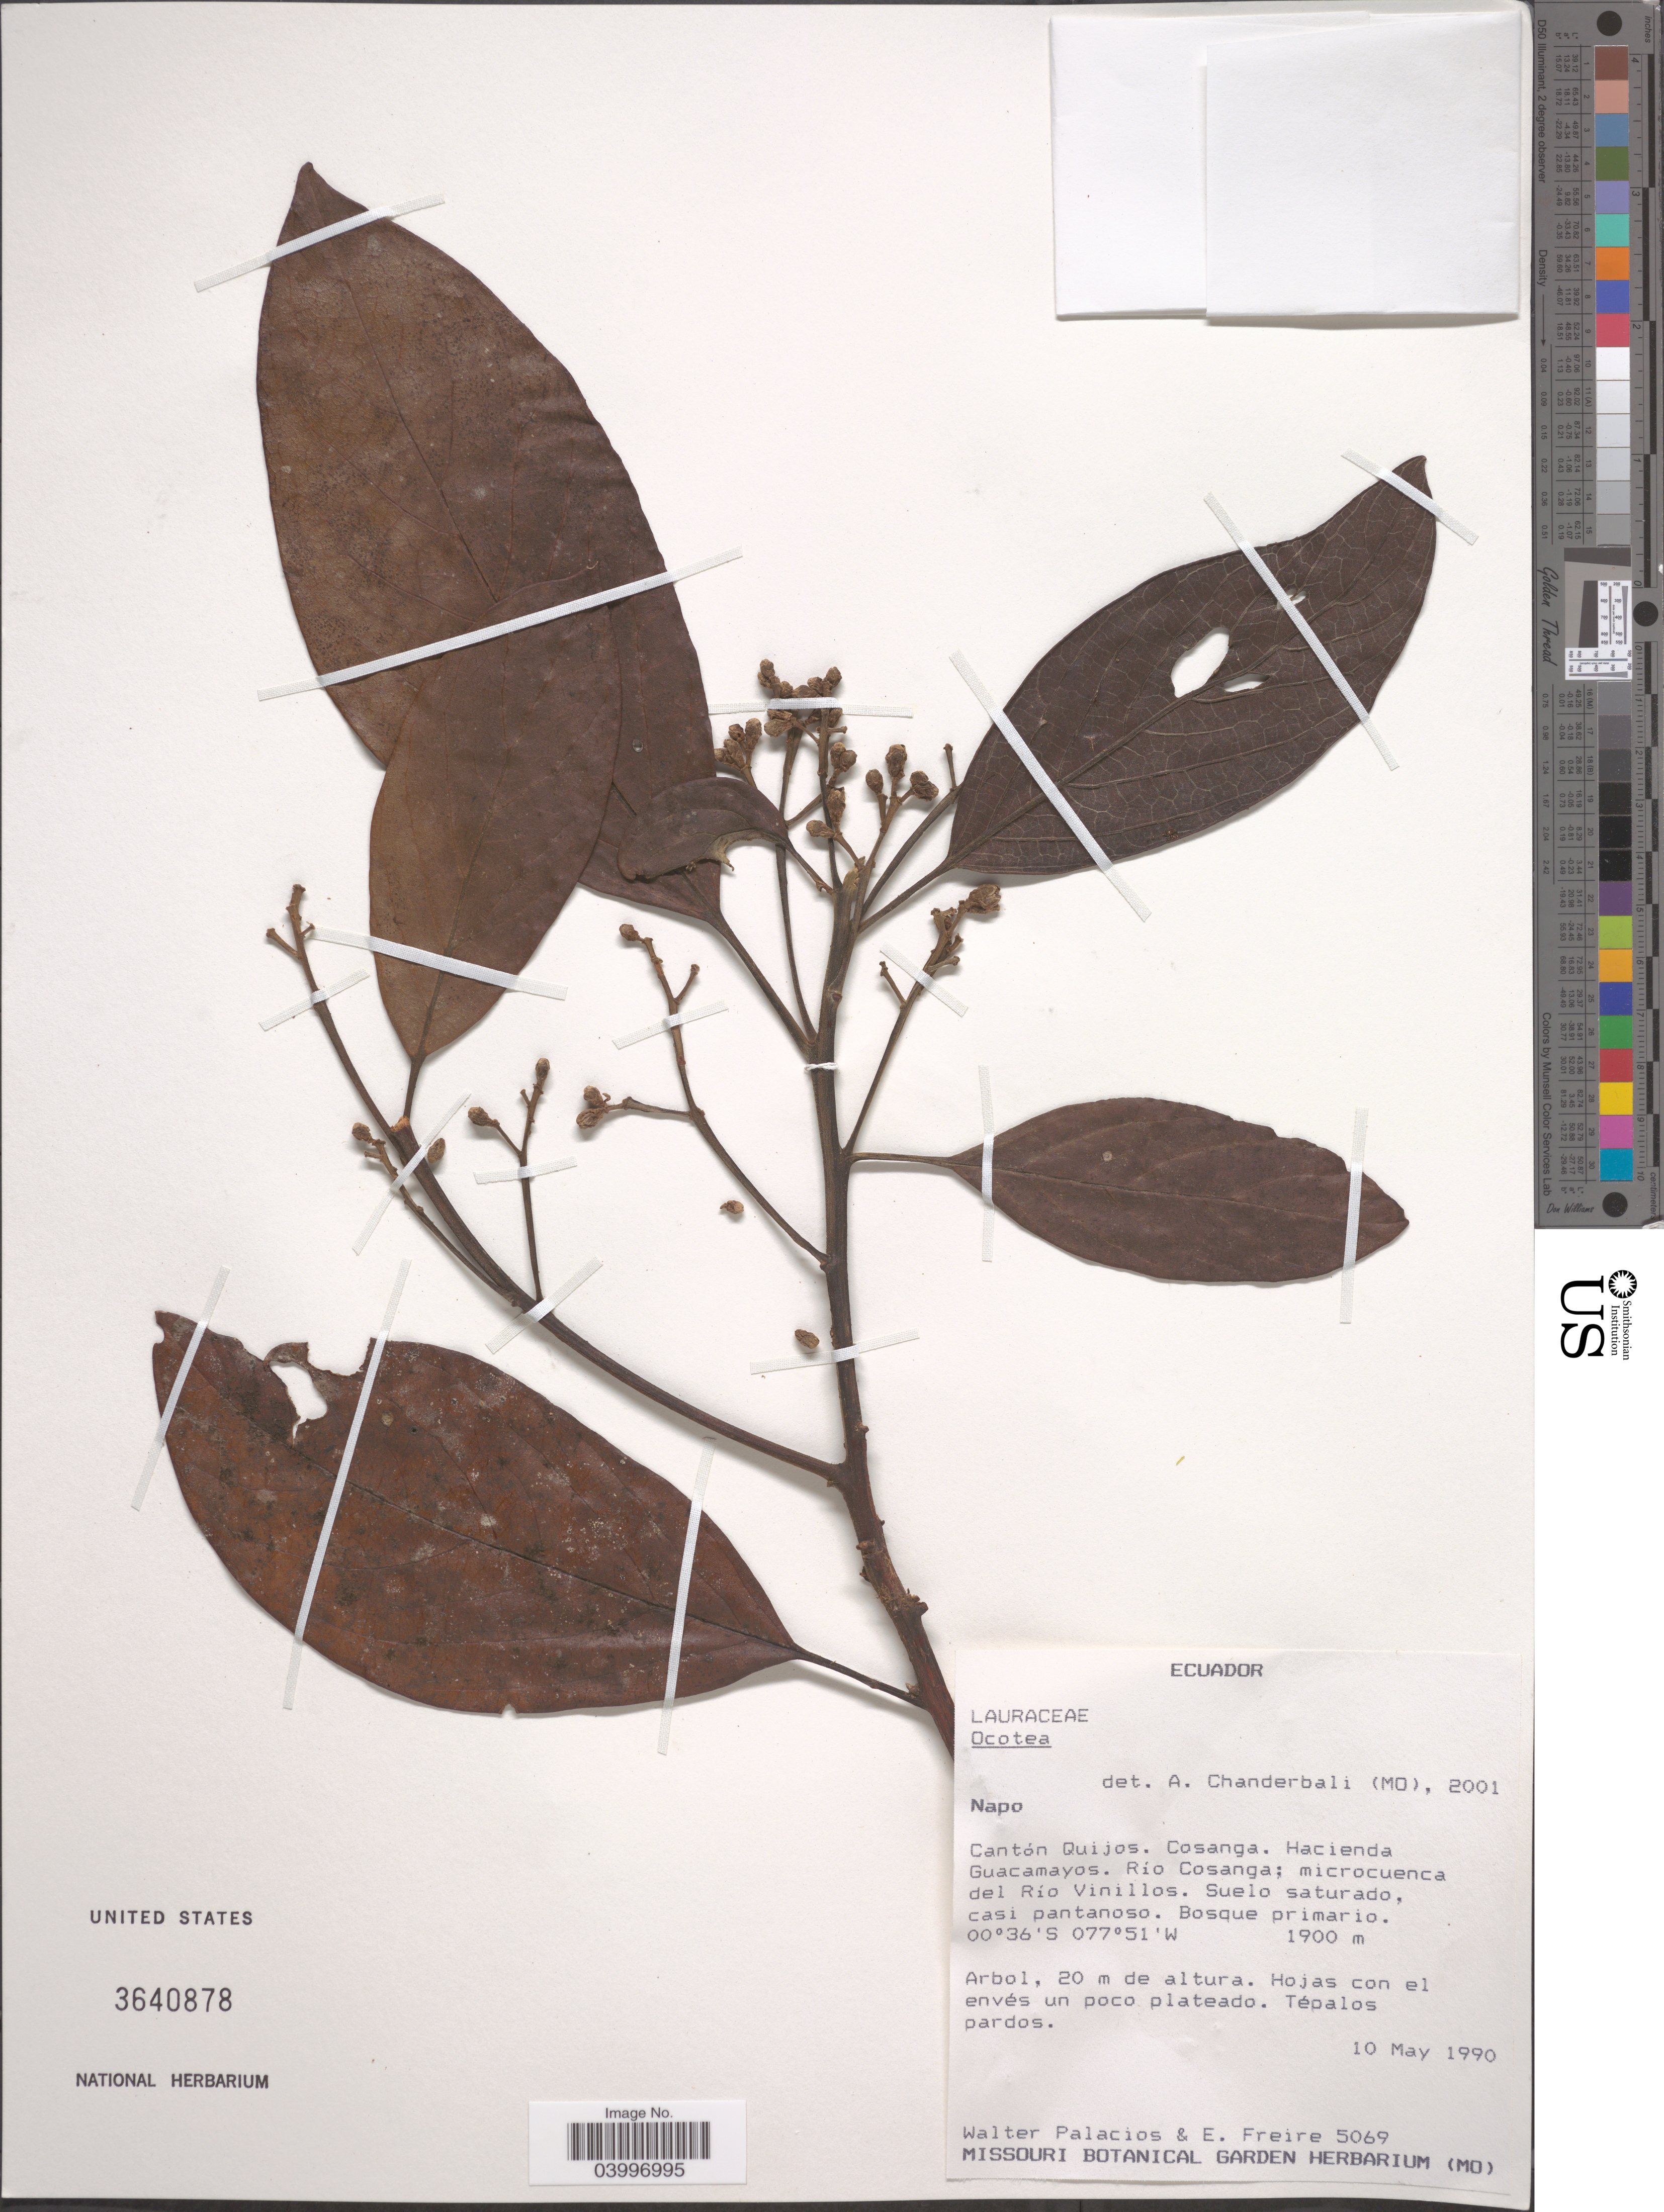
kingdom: Plantae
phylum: Tracheophyta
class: Magnoliopsida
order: Laurales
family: Lauraceae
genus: Ocotea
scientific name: Ocotea sp.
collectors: W. Palacios & E. Freire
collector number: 5069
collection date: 1990-05-10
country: Ecuador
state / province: Napo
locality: Cantón Quijos. Cosanga. Hacienda Guacamayos. Río Cosanga; microcuenca del Río Vinillos.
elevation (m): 1900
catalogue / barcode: US 3640878